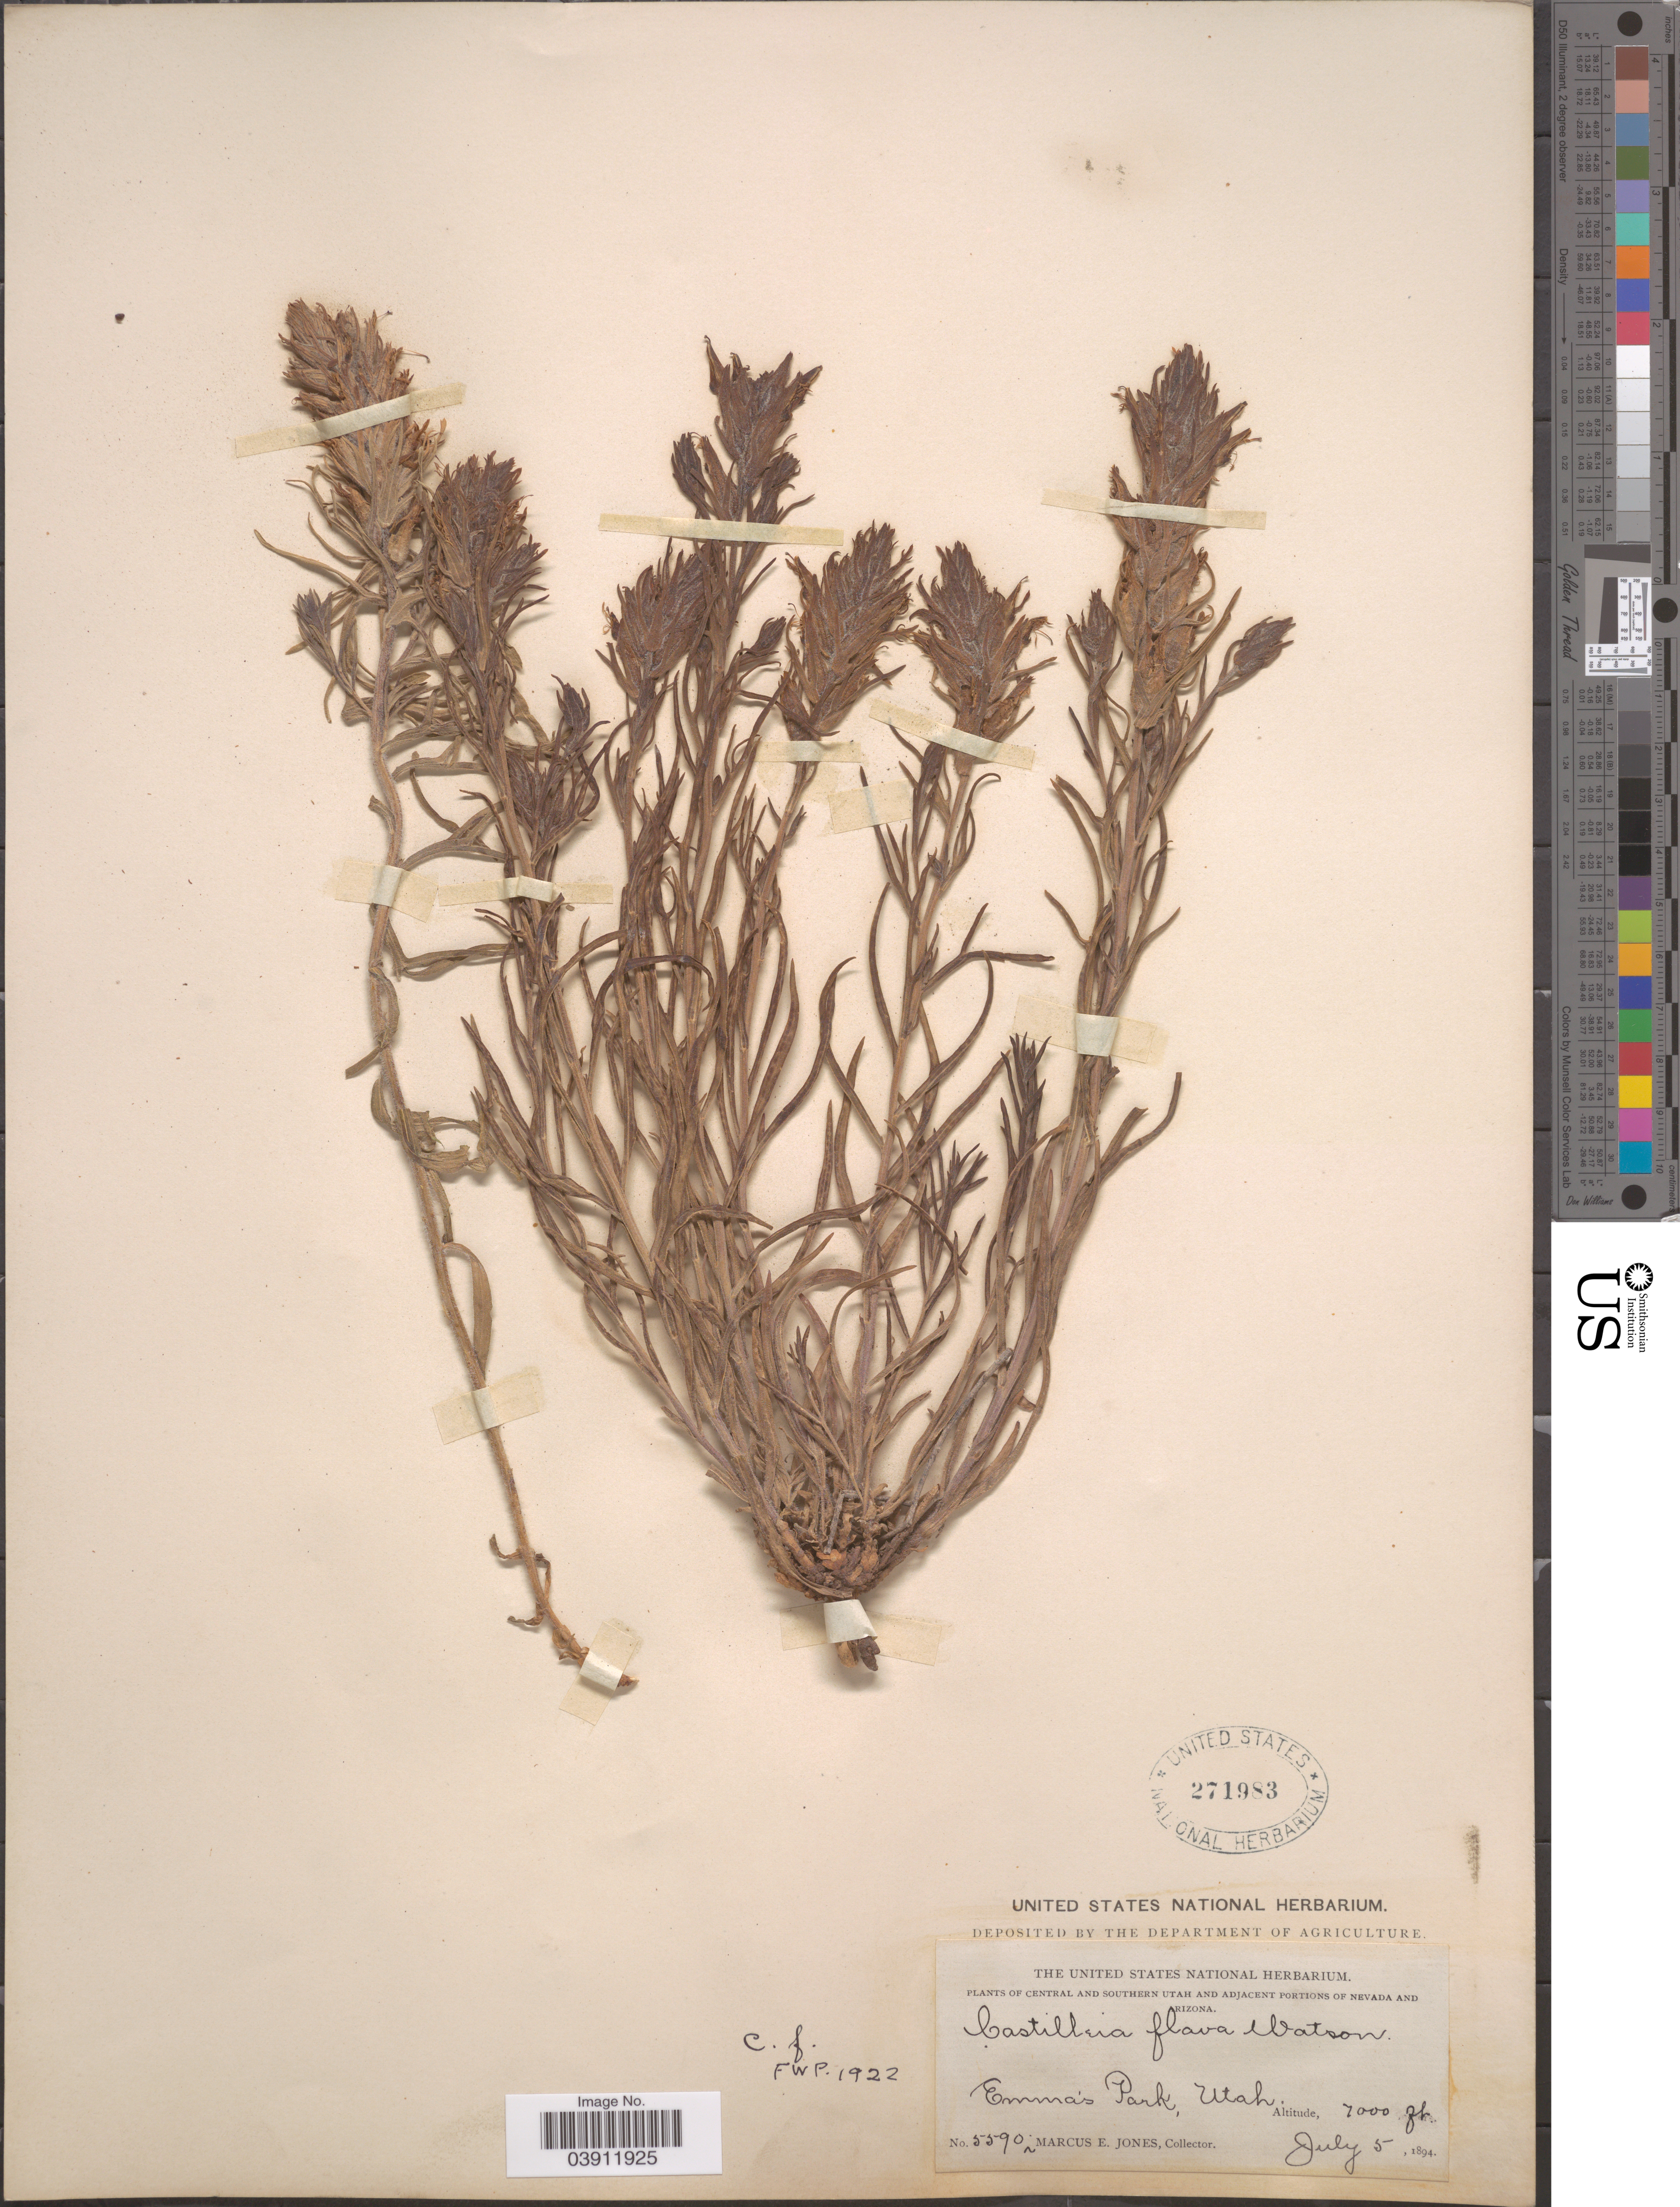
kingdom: Plantae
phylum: Tracheophyta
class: Magnoliopsida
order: Lamiales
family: Orobanchaceae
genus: Castilleja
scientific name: Castilleja flava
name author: S. Watson in C. King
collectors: M. E. Jones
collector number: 5590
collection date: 1894-07-05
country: United States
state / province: Utah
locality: Central and Southern Utah. Emma's Park.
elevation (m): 2134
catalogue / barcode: US 271983